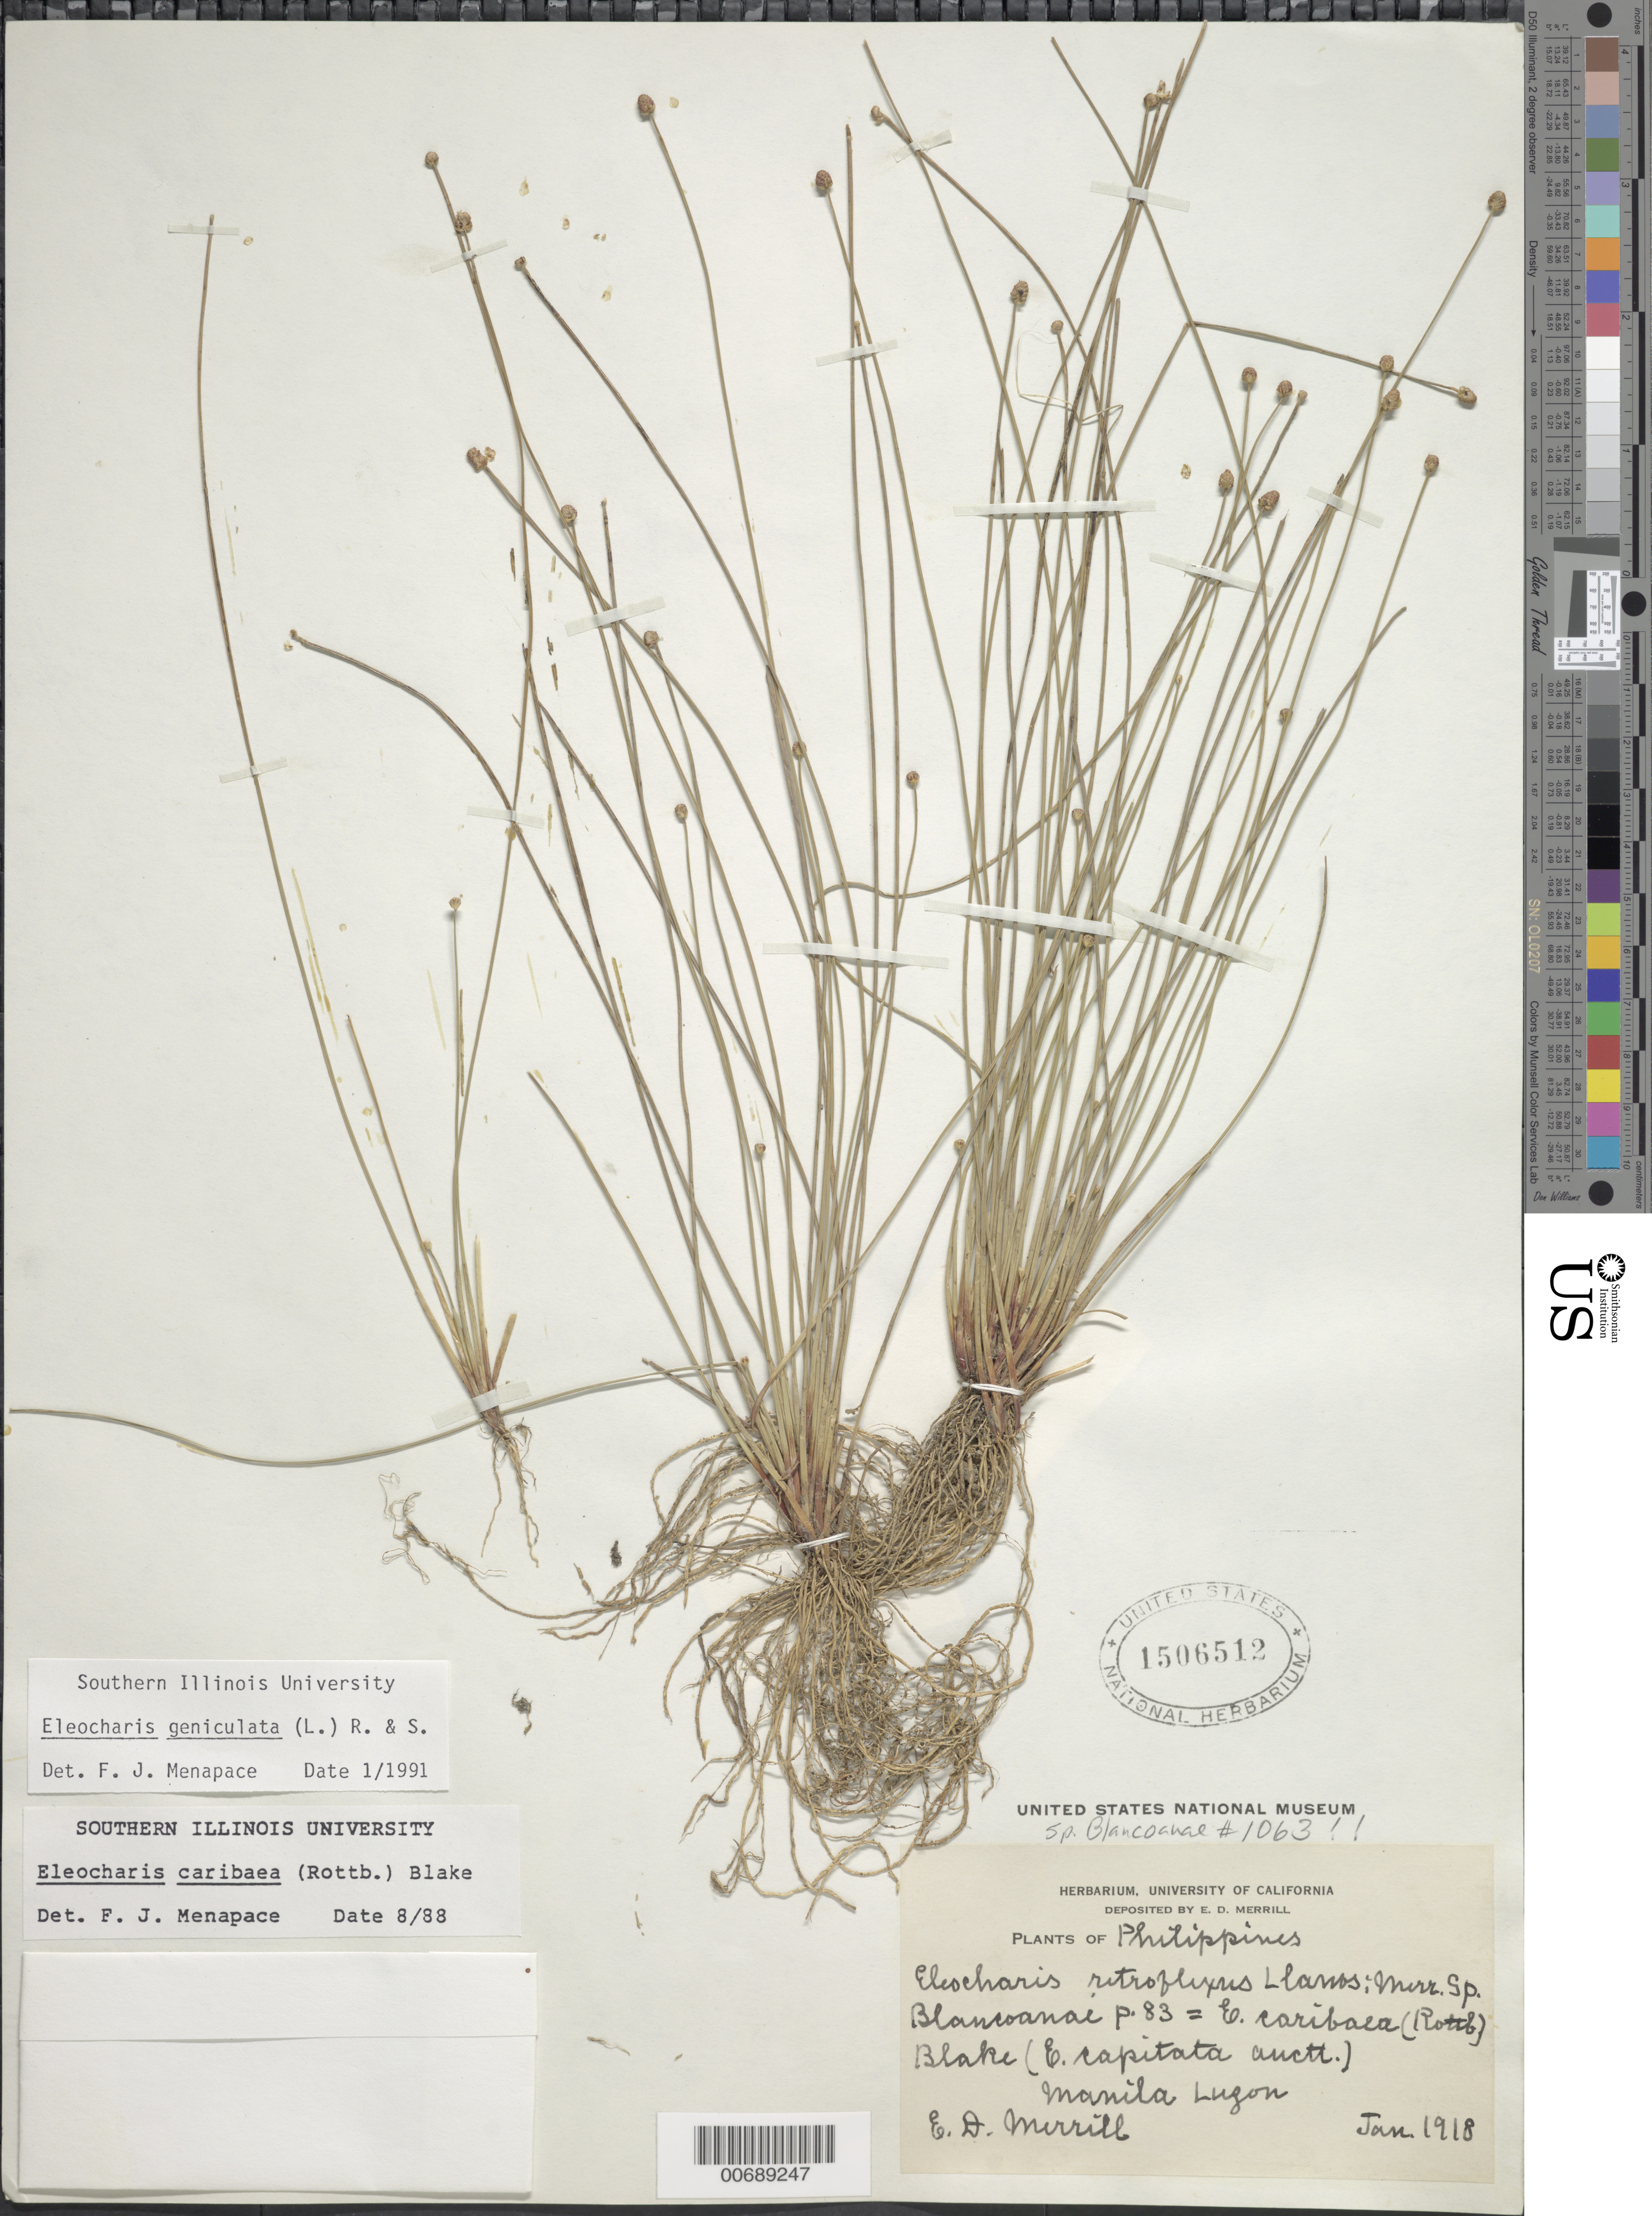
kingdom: Plantae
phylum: Tracheophyta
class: Liliopsida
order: Poales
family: Cyperaceae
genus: Eleocharis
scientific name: Eleocharis geniculata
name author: (L.) Roem. & Schult.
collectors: E. D. Merrill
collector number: Sp. Blancoan. 1063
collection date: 1918-01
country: Philippines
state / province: National Capital Region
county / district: Manila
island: Luzon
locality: Manila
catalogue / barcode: US 1506512